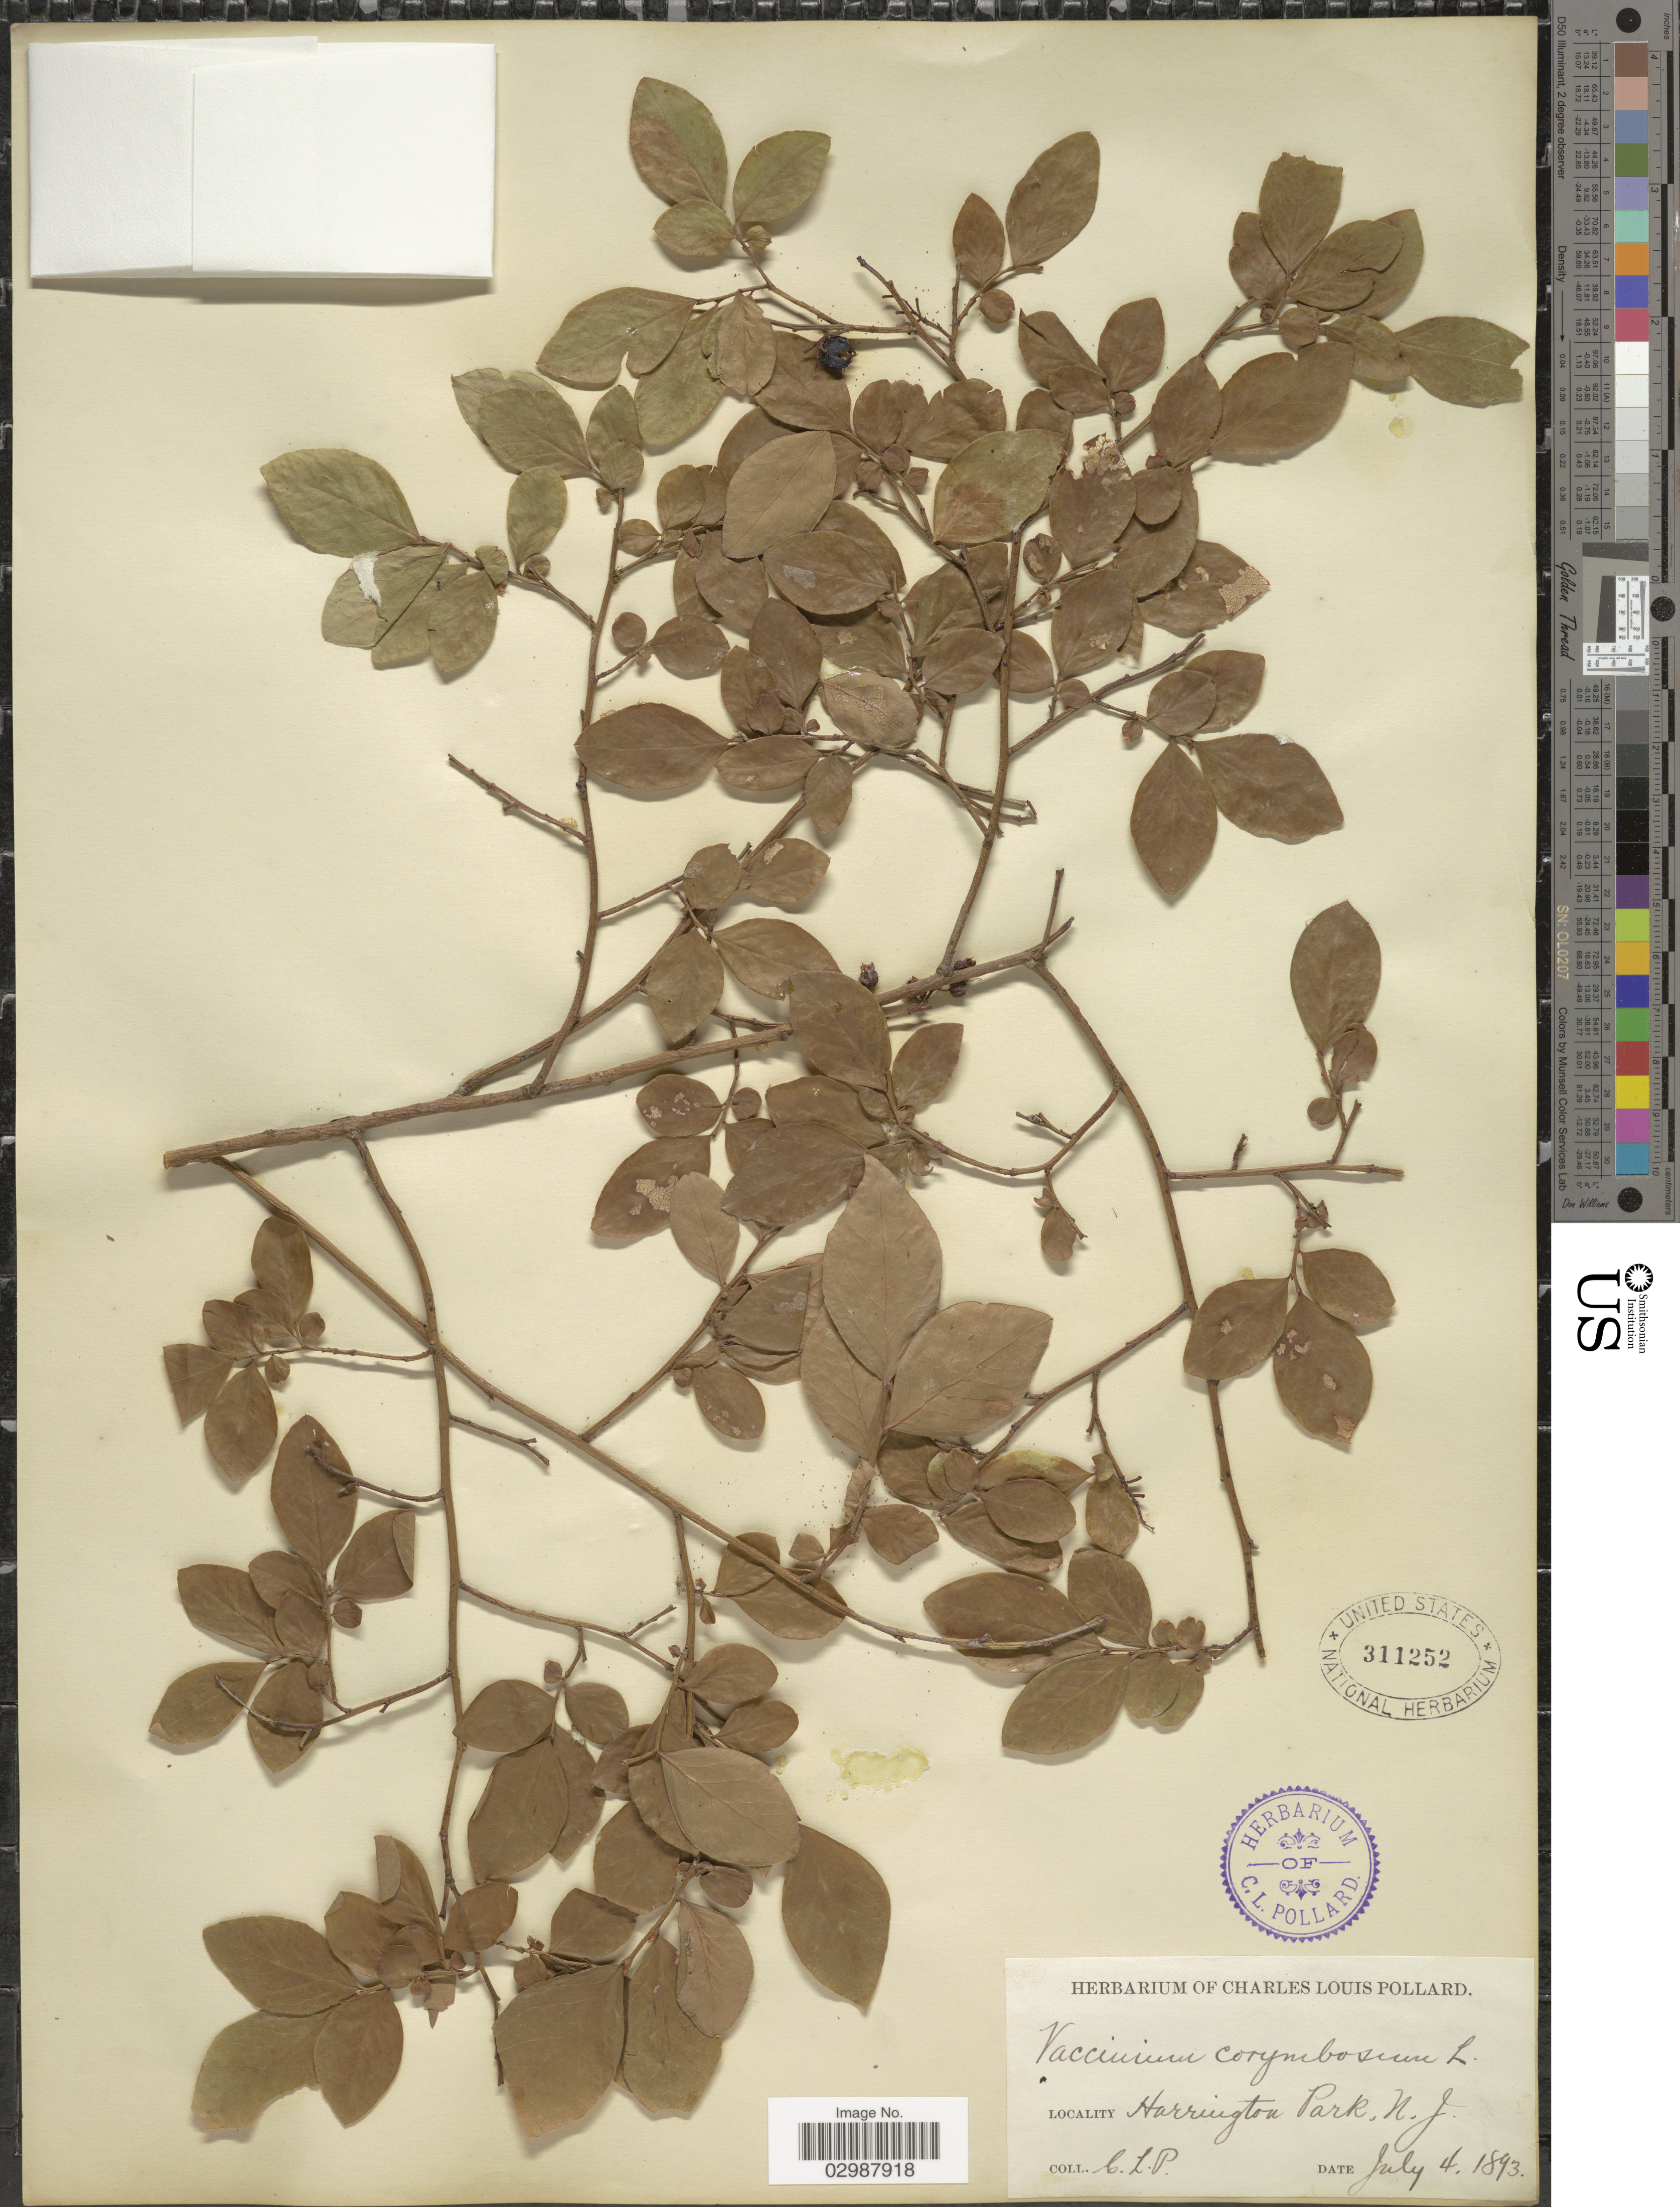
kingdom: Plantae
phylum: Tracheophyta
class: Magnoliopsida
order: Ericales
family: Ericaceae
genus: Vaccinium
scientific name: Vaccinium corymbosum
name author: L.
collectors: C. L. Pollard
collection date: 1893-07-04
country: United States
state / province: New Jersey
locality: Harrington Park.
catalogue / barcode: US 311252